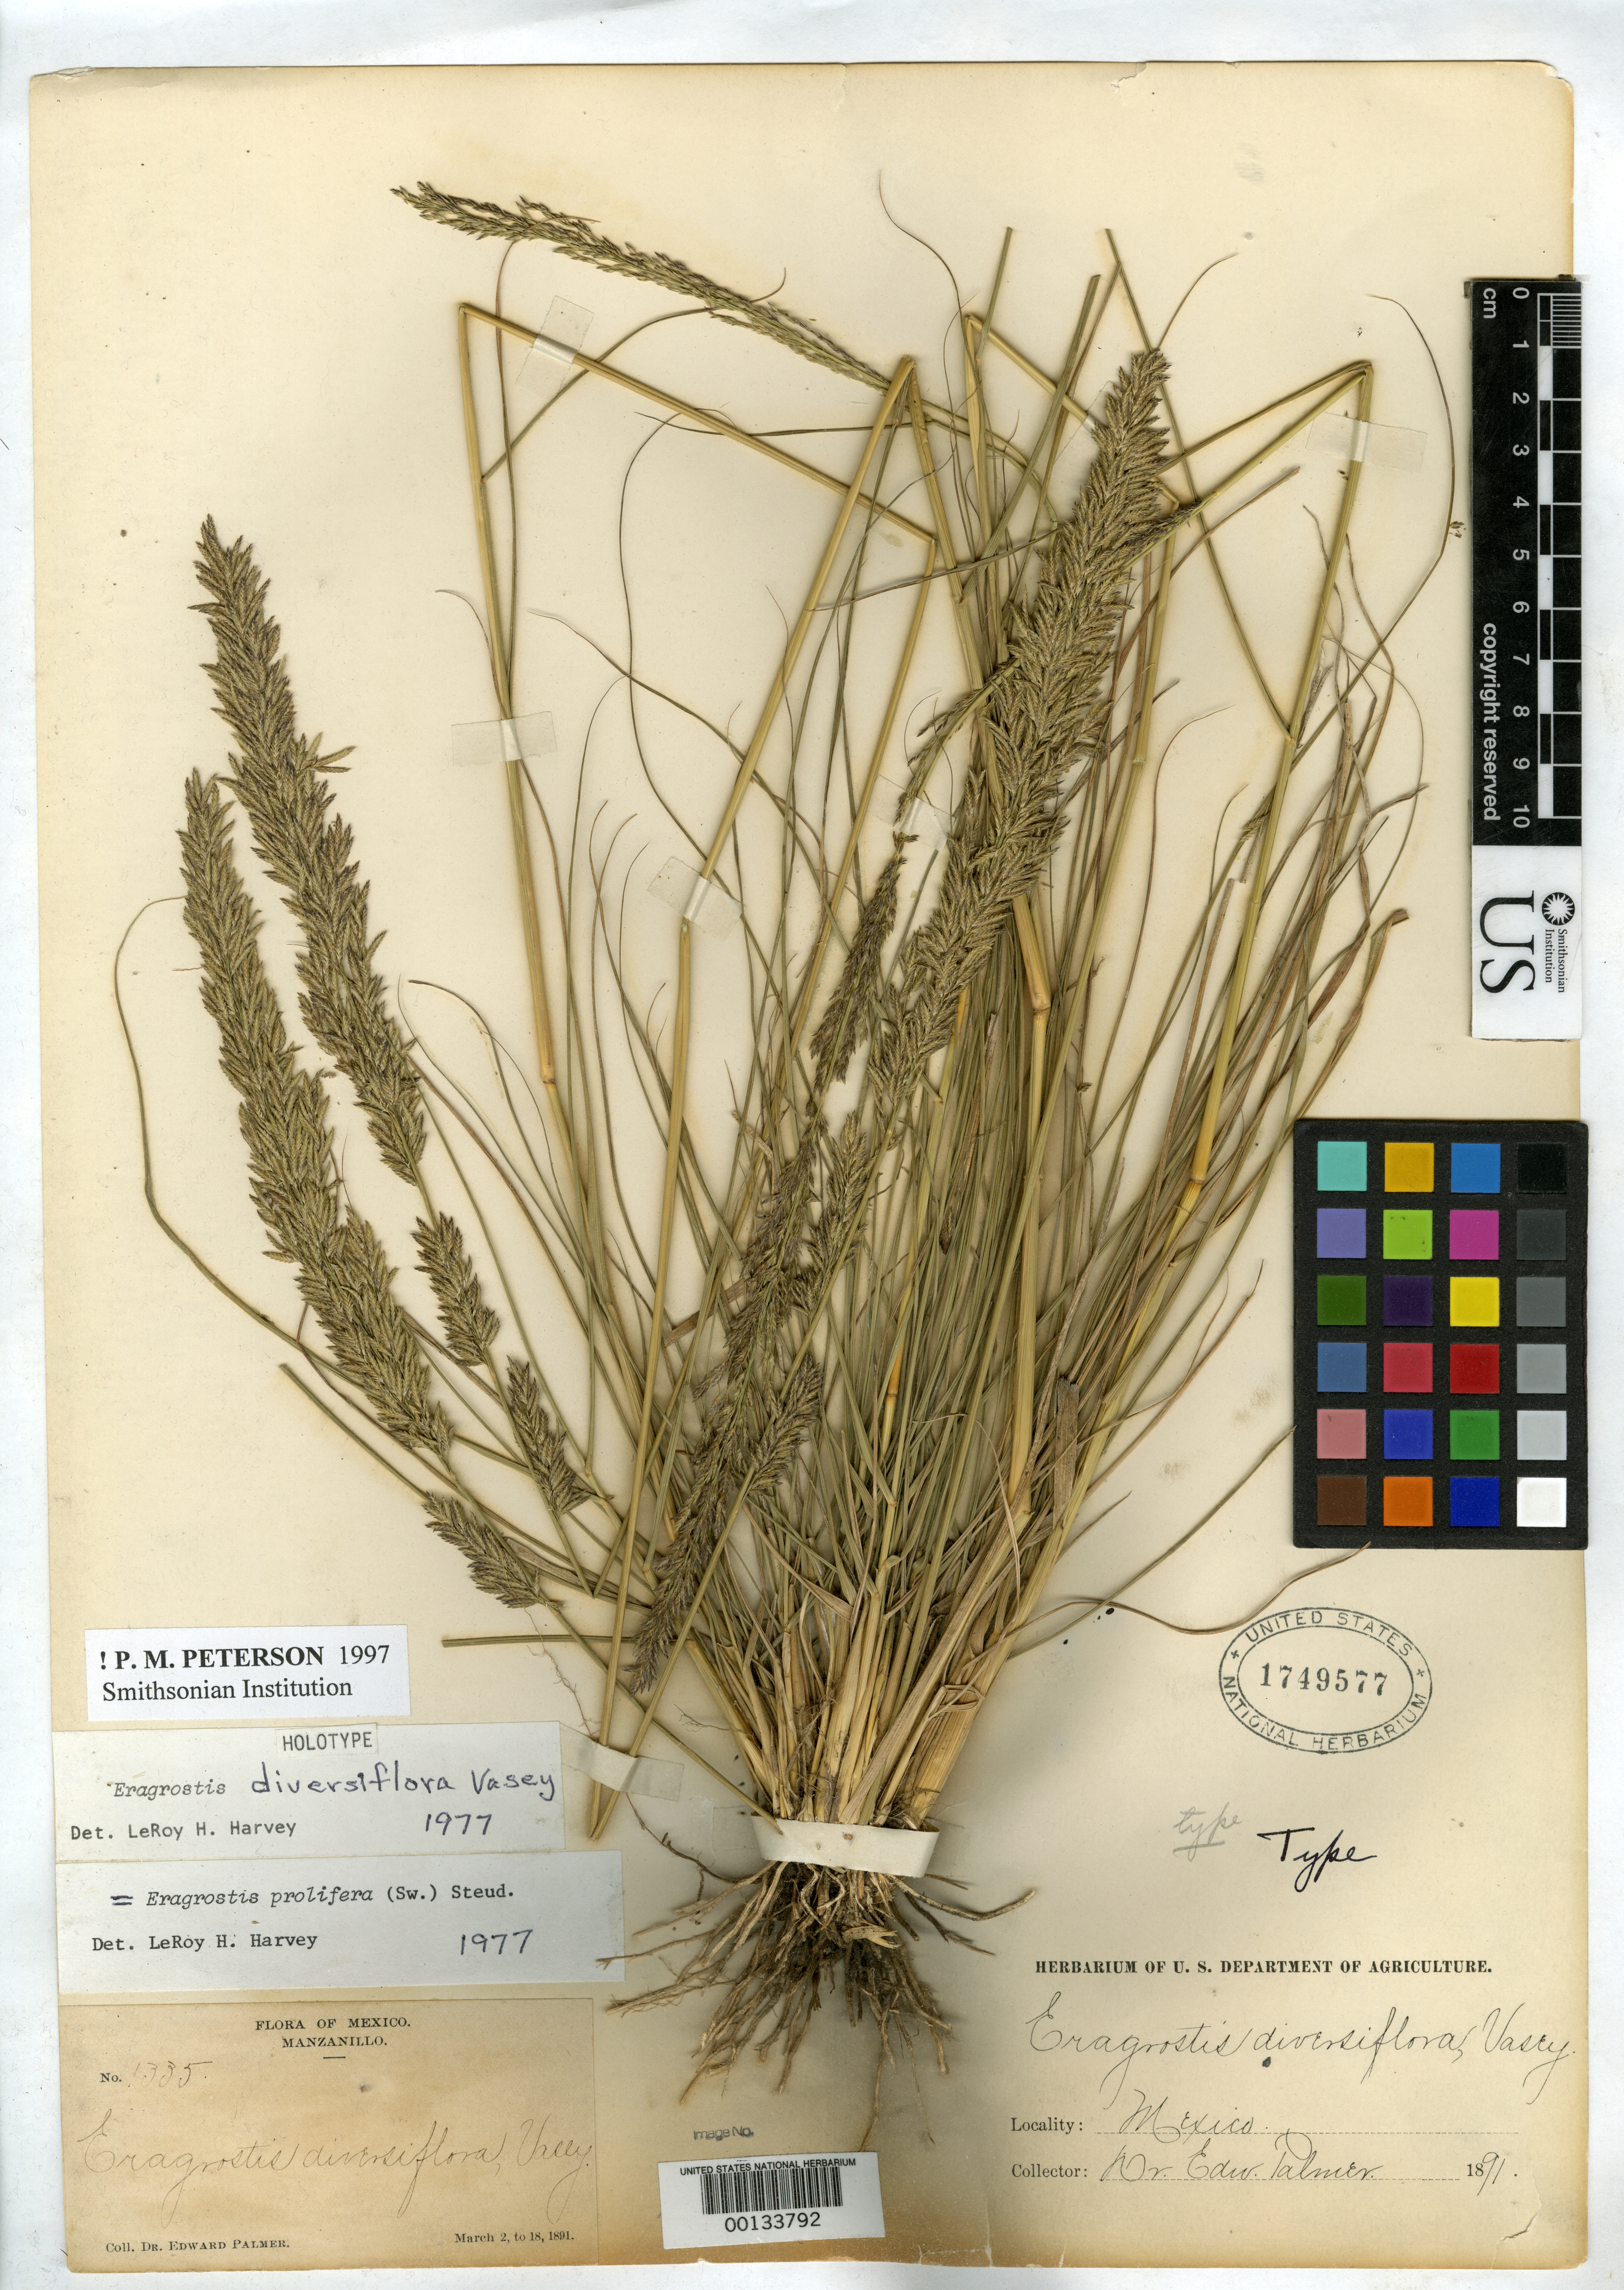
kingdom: Plantae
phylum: Tracheophyta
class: Liliopsida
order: Poales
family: Poaceae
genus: Eragrostis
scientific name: Eragrostis diversiflora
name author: Vasey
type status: Holotype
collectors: E. Palmer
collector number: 1335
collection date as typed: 02 Mar 1891 to 18 Mar 1891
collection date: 1891-03-02/1891-03-18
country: Mexico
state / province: Colima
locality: Manzanillo.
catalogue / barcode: US 1749577